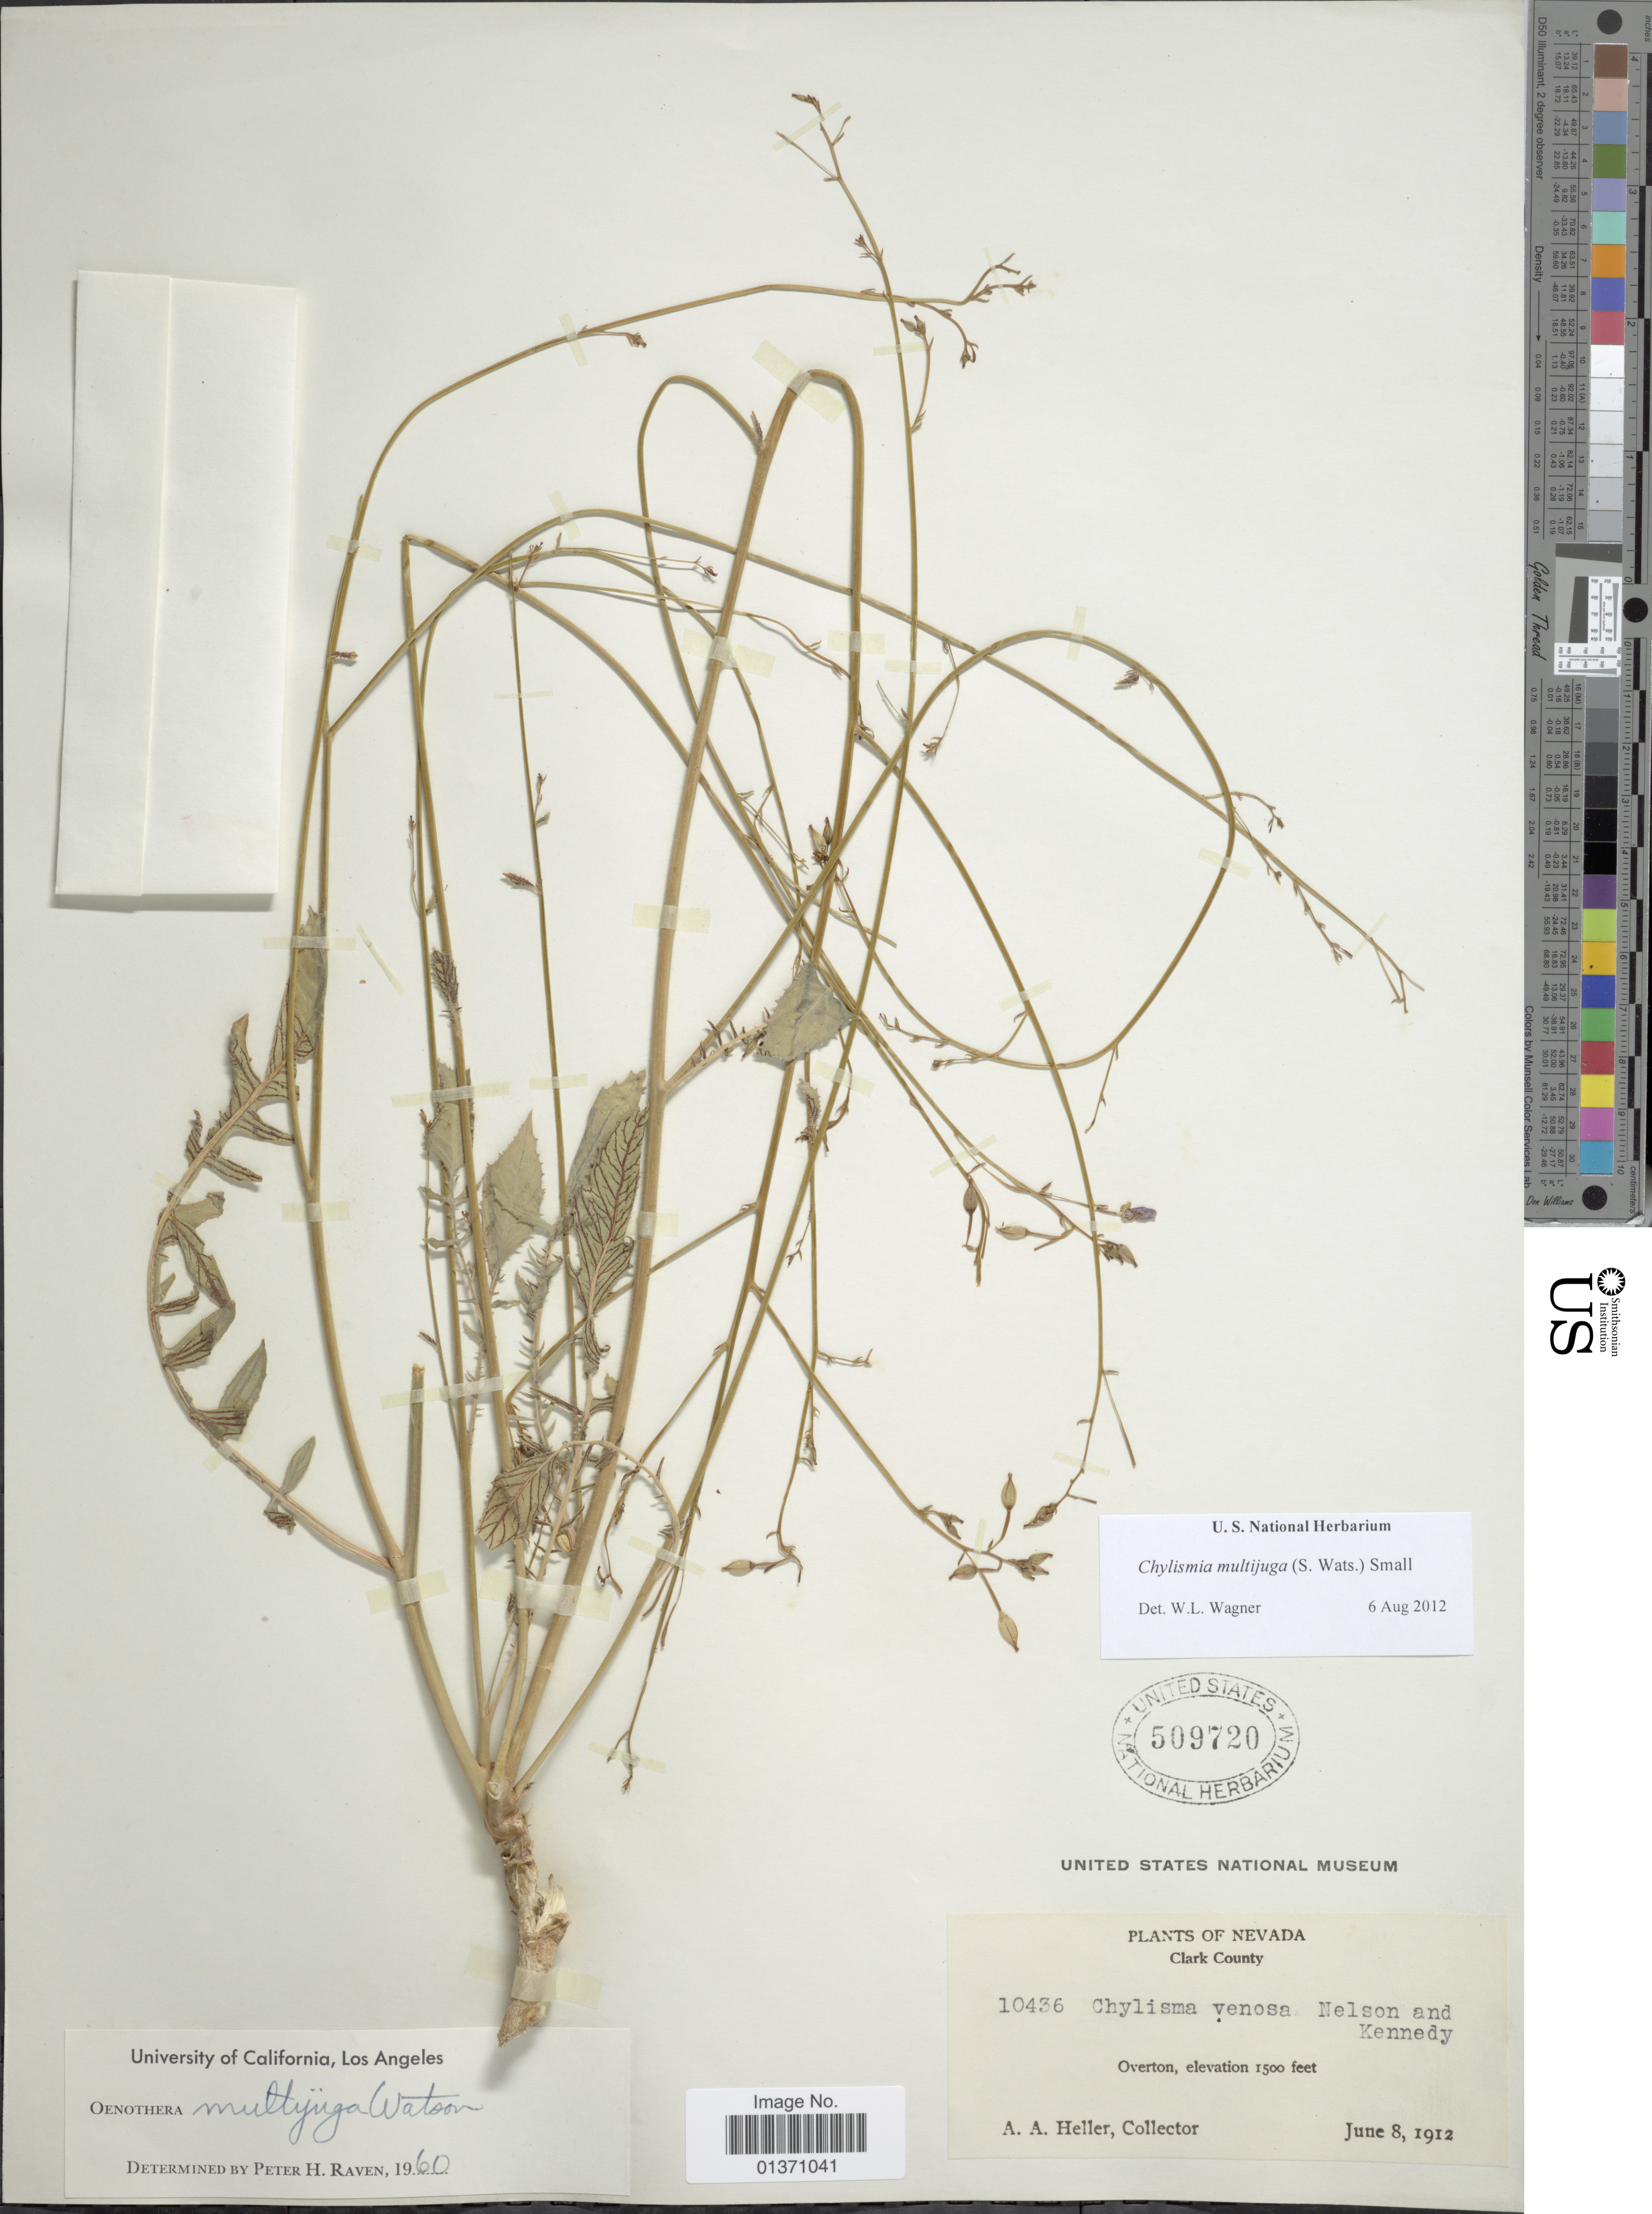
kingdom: Plantae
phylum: Tracheophyta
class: Magnoliopsida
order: Myrtales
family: Onagraceae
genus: Chylismia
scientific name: Chylismia multijuga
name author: (S. Watson) Small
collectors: A. A. Heller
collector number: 10436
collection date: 1912-06-08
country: United States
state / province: Nevada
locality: Clark County, Overton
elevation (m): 457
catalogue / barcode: US 509720